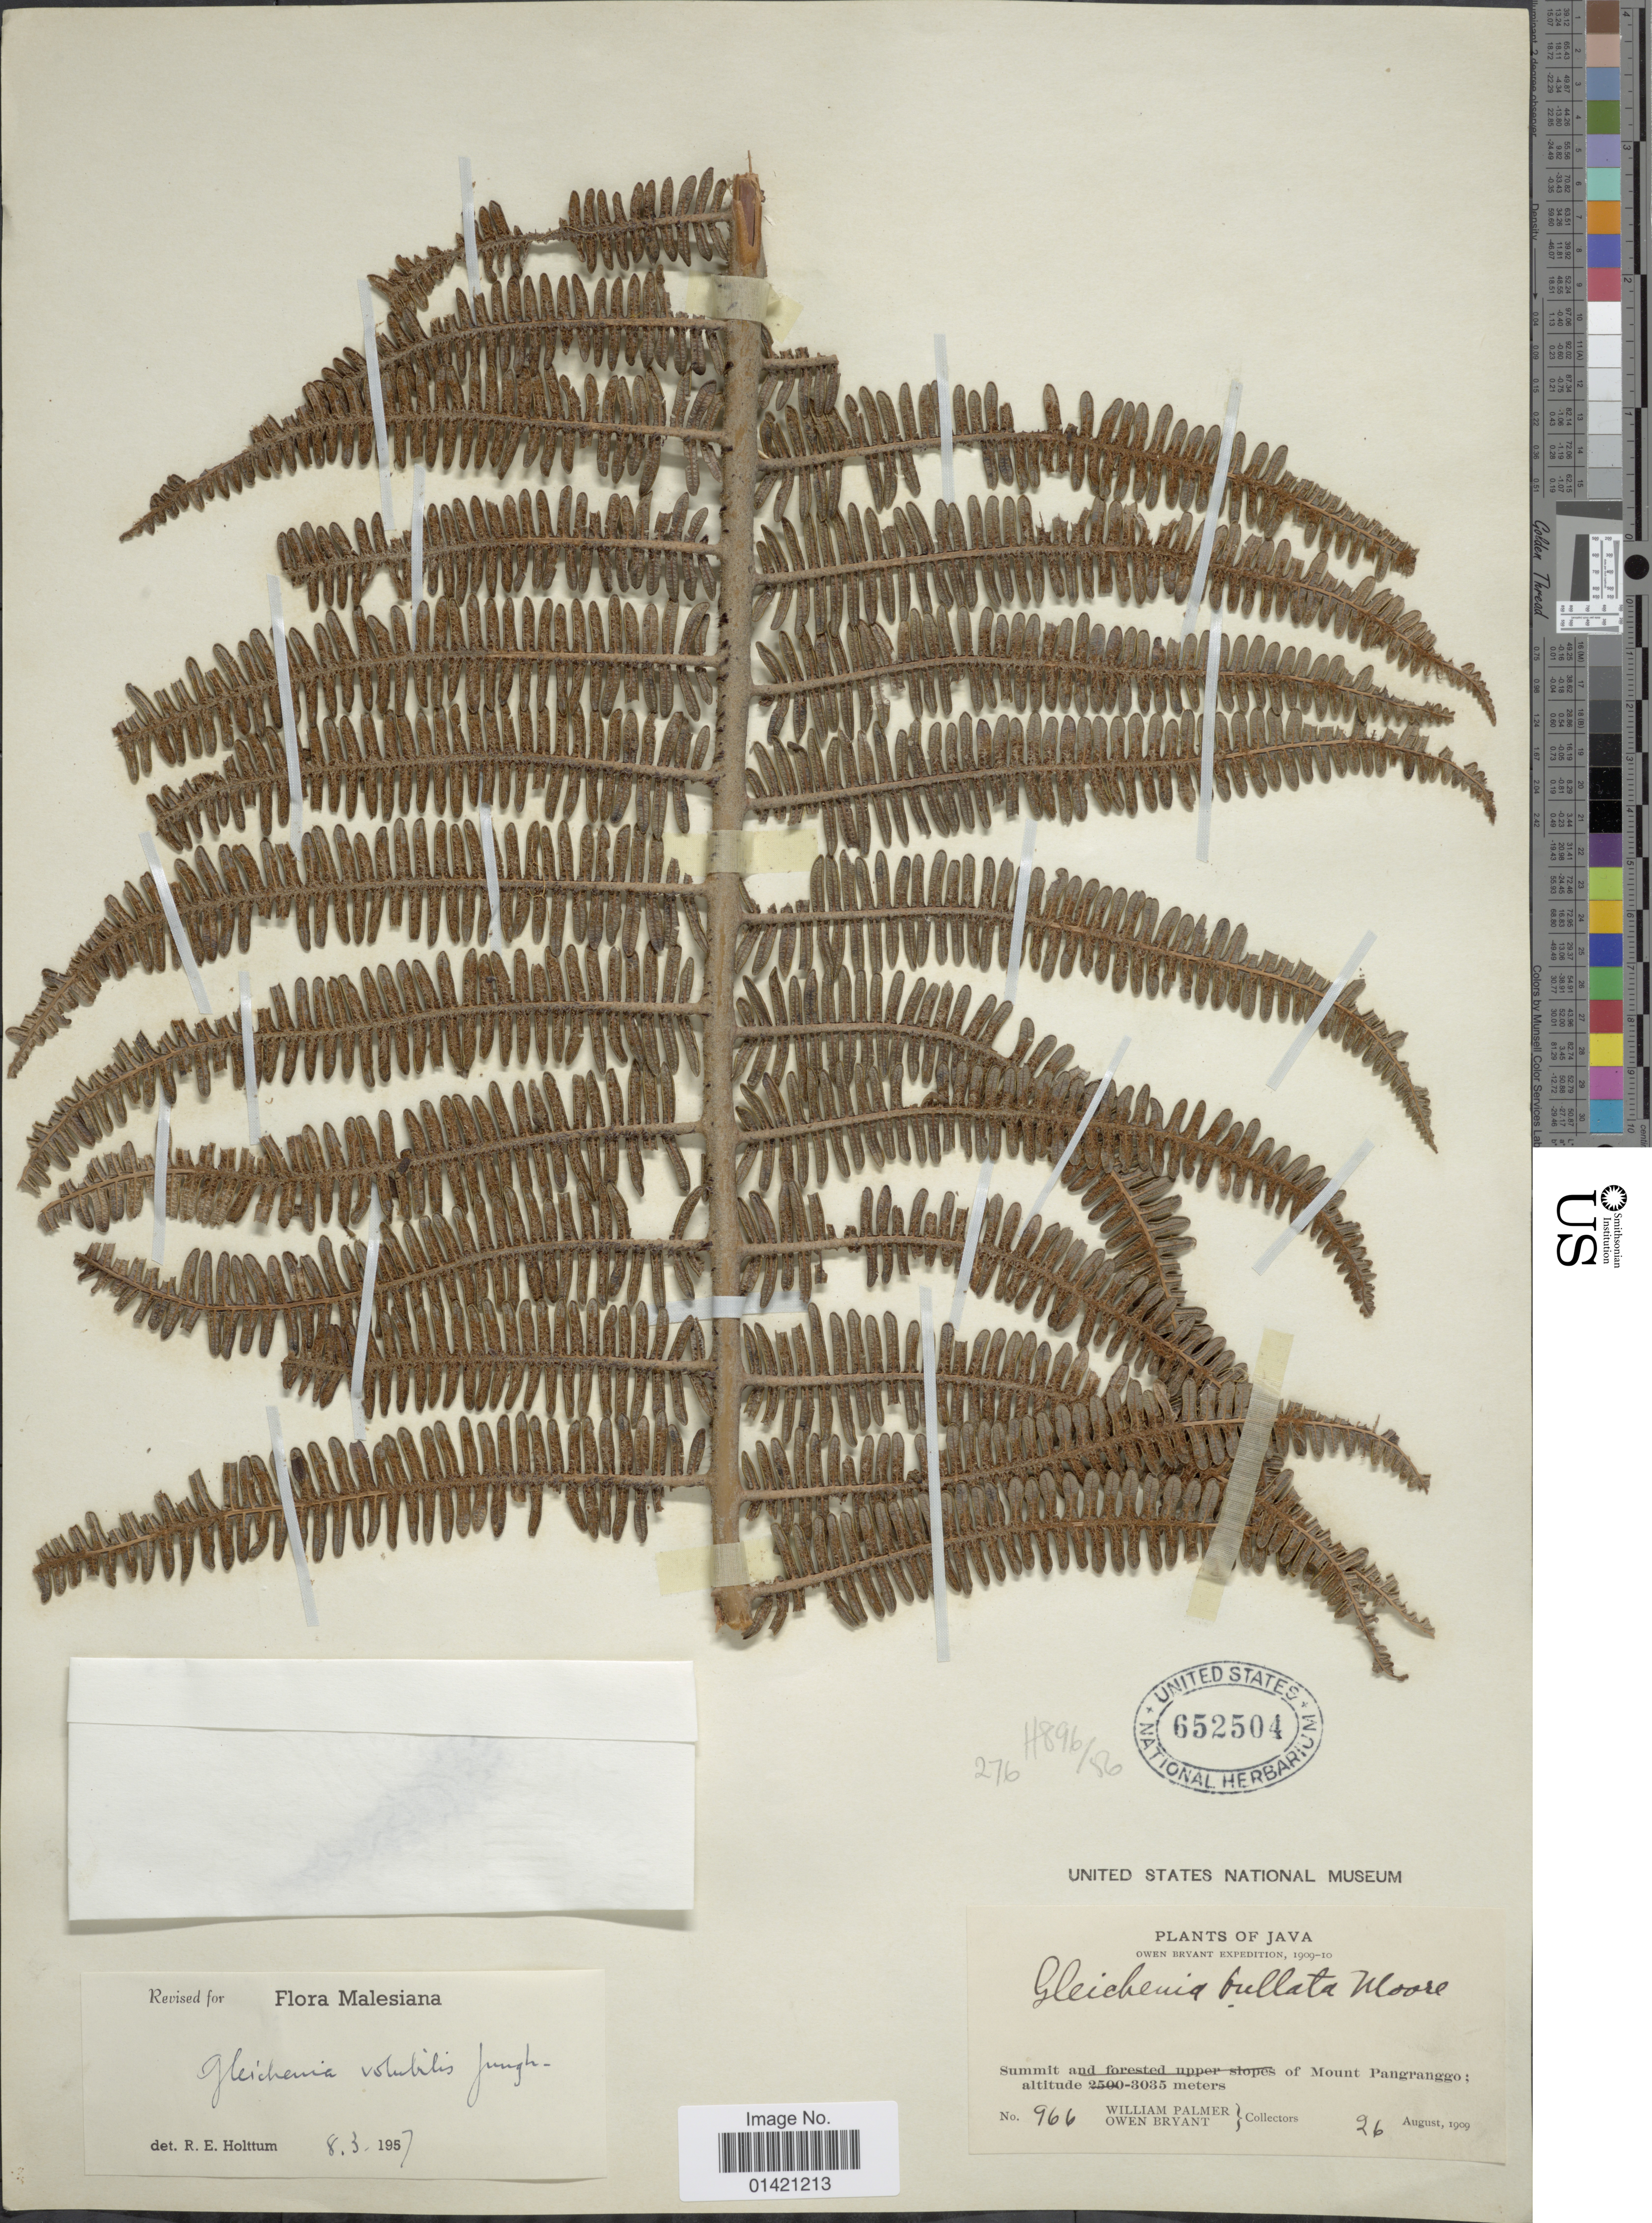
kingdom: Plantae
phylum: Tracheophyta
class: Polypodiopsida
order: Gleicheniales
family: Gleicheniaceae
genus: Diplopterygium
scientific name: Diplopterygium volubile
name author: (Jungh.) Nakai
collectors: W. Palmer & O. Bryant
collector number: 966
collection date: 1909-08-26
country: Indonesia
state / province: Java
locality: Mount Pangranggo.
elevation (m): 3035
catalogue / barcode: US 652504